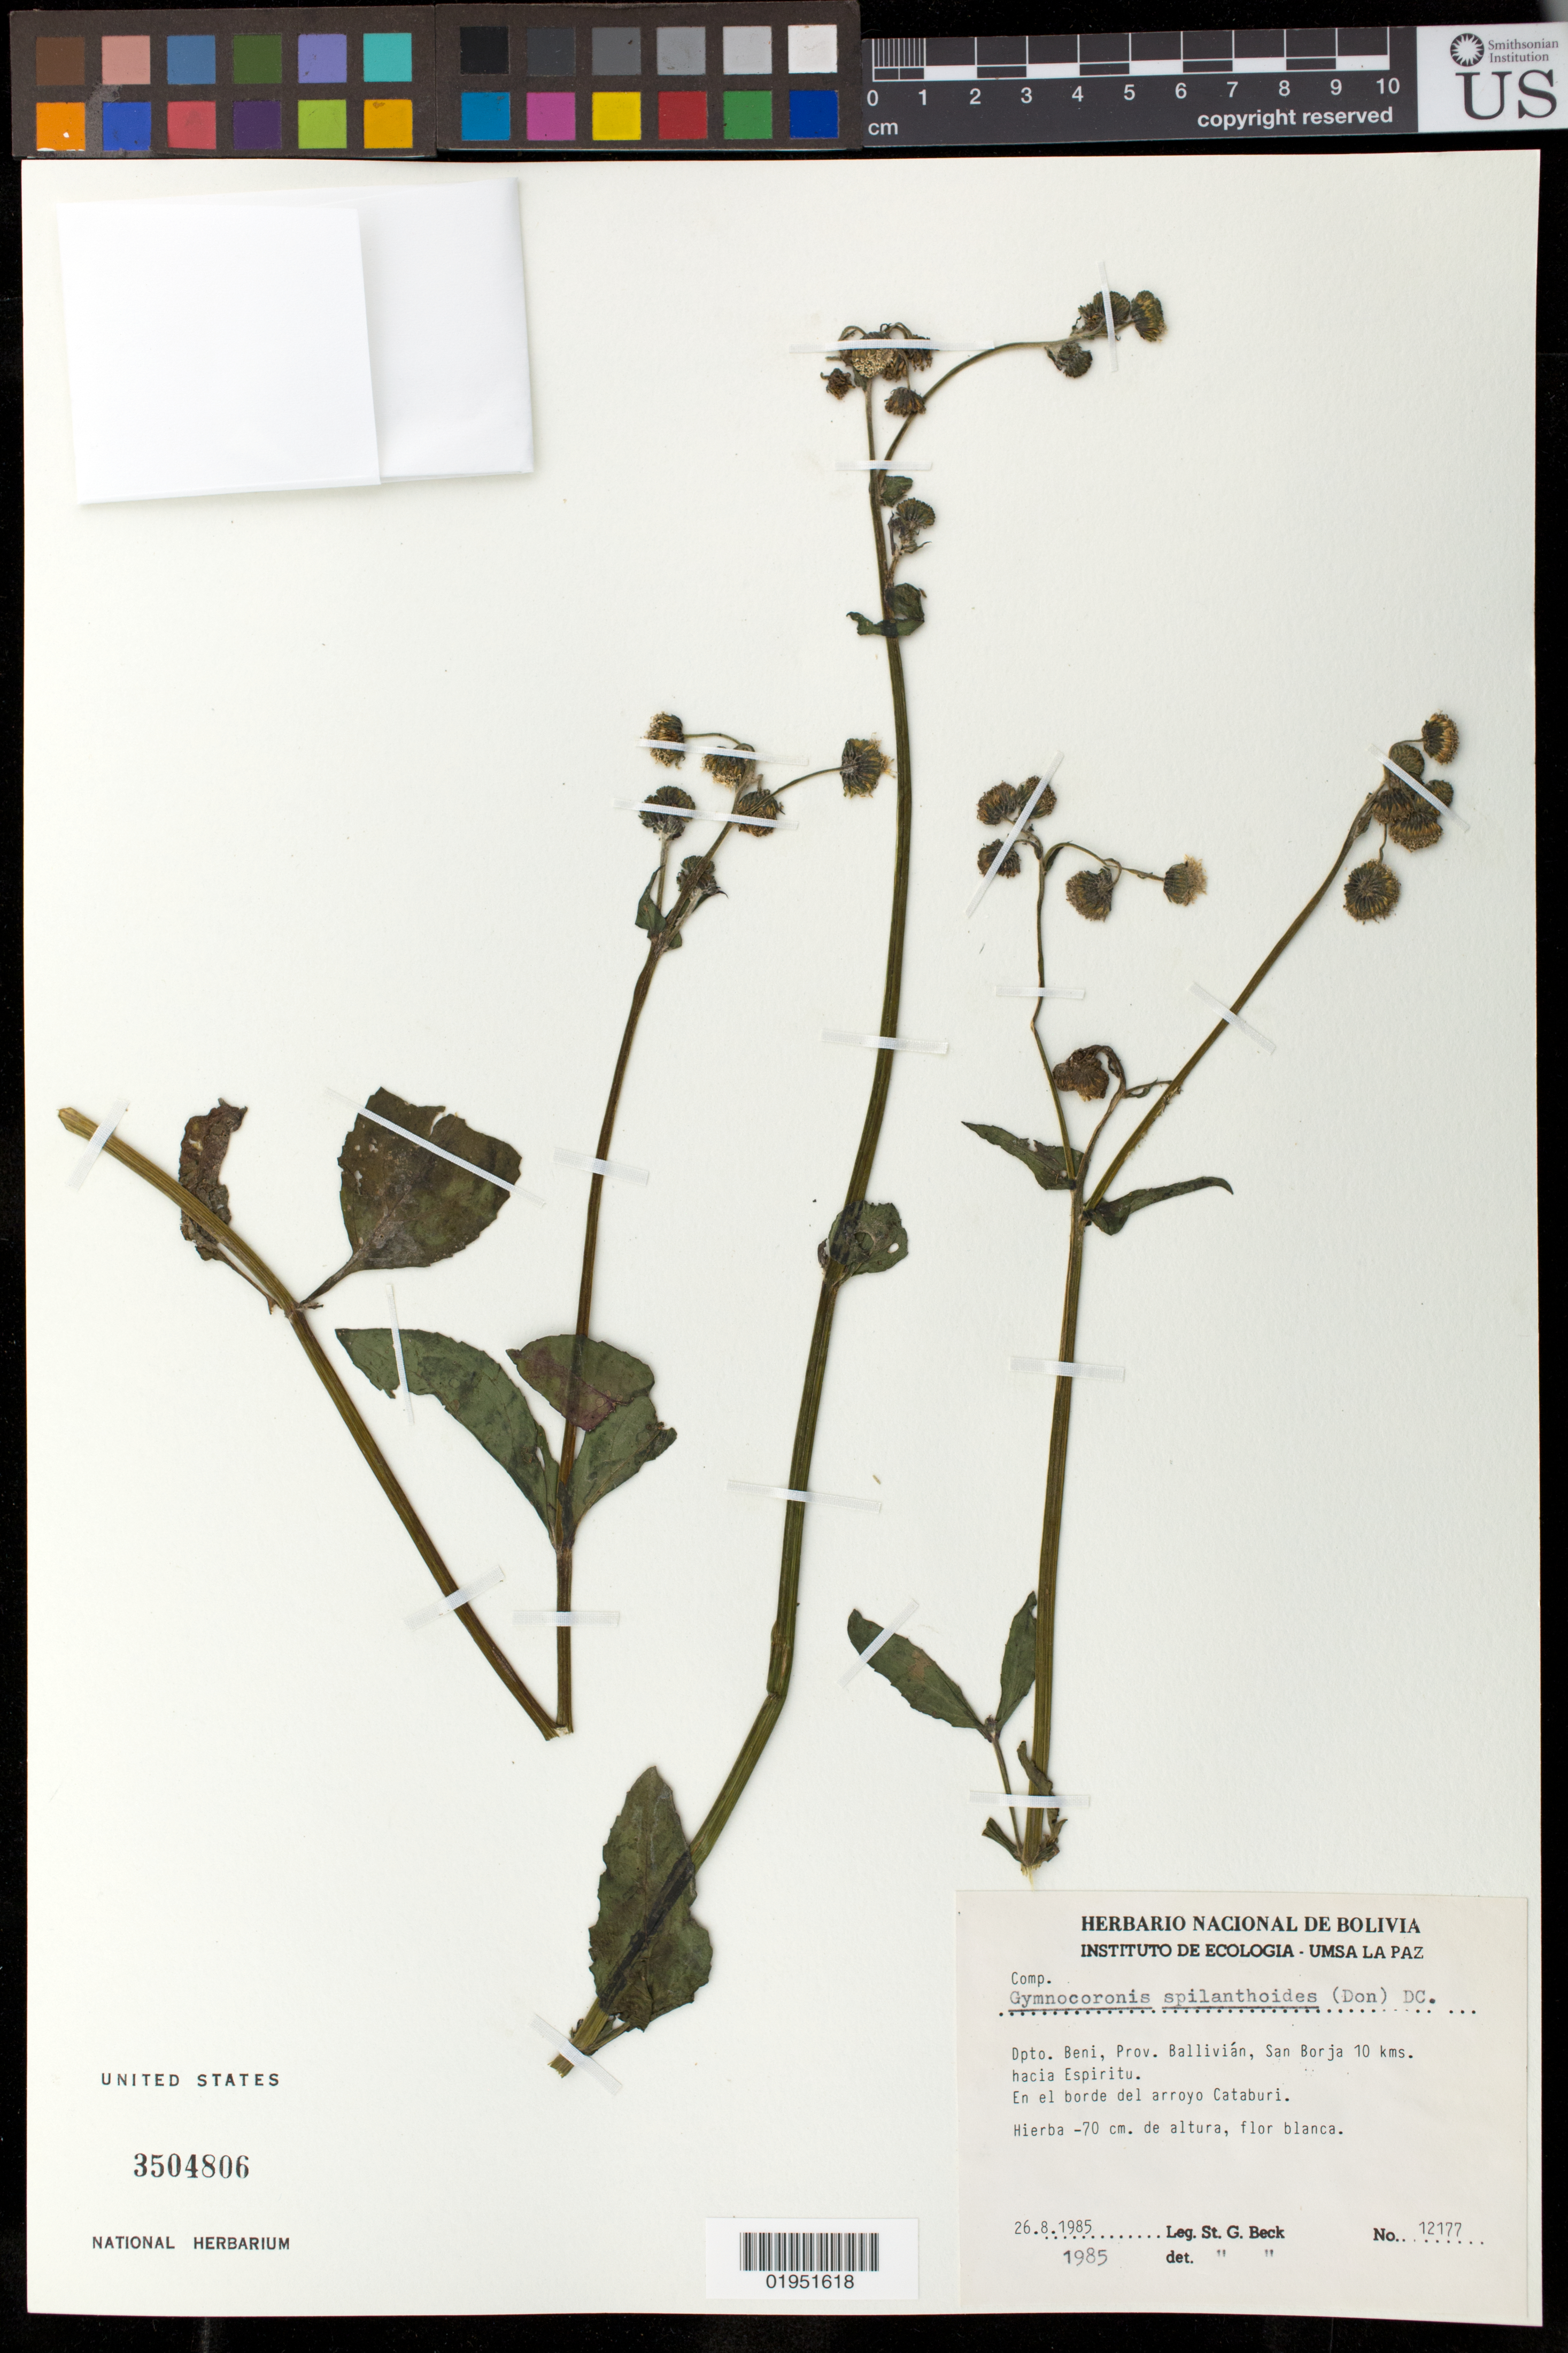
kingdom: Plantae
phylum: Tracheophyta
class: Magnoliopsida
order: Asterales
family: Asteraceae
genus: Gymnocoronis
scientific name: Gymnocoronis spilanthoides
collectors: S. Beck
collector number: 12177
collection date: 1985-08-26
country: Bolivia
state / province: Beni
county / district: Ballivián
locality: San Borja 10 kms. hacia Espiritu. En el borde del arroyo Cataburi.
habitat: En el borde del arroyo Cataburi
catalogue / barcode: US 3504806